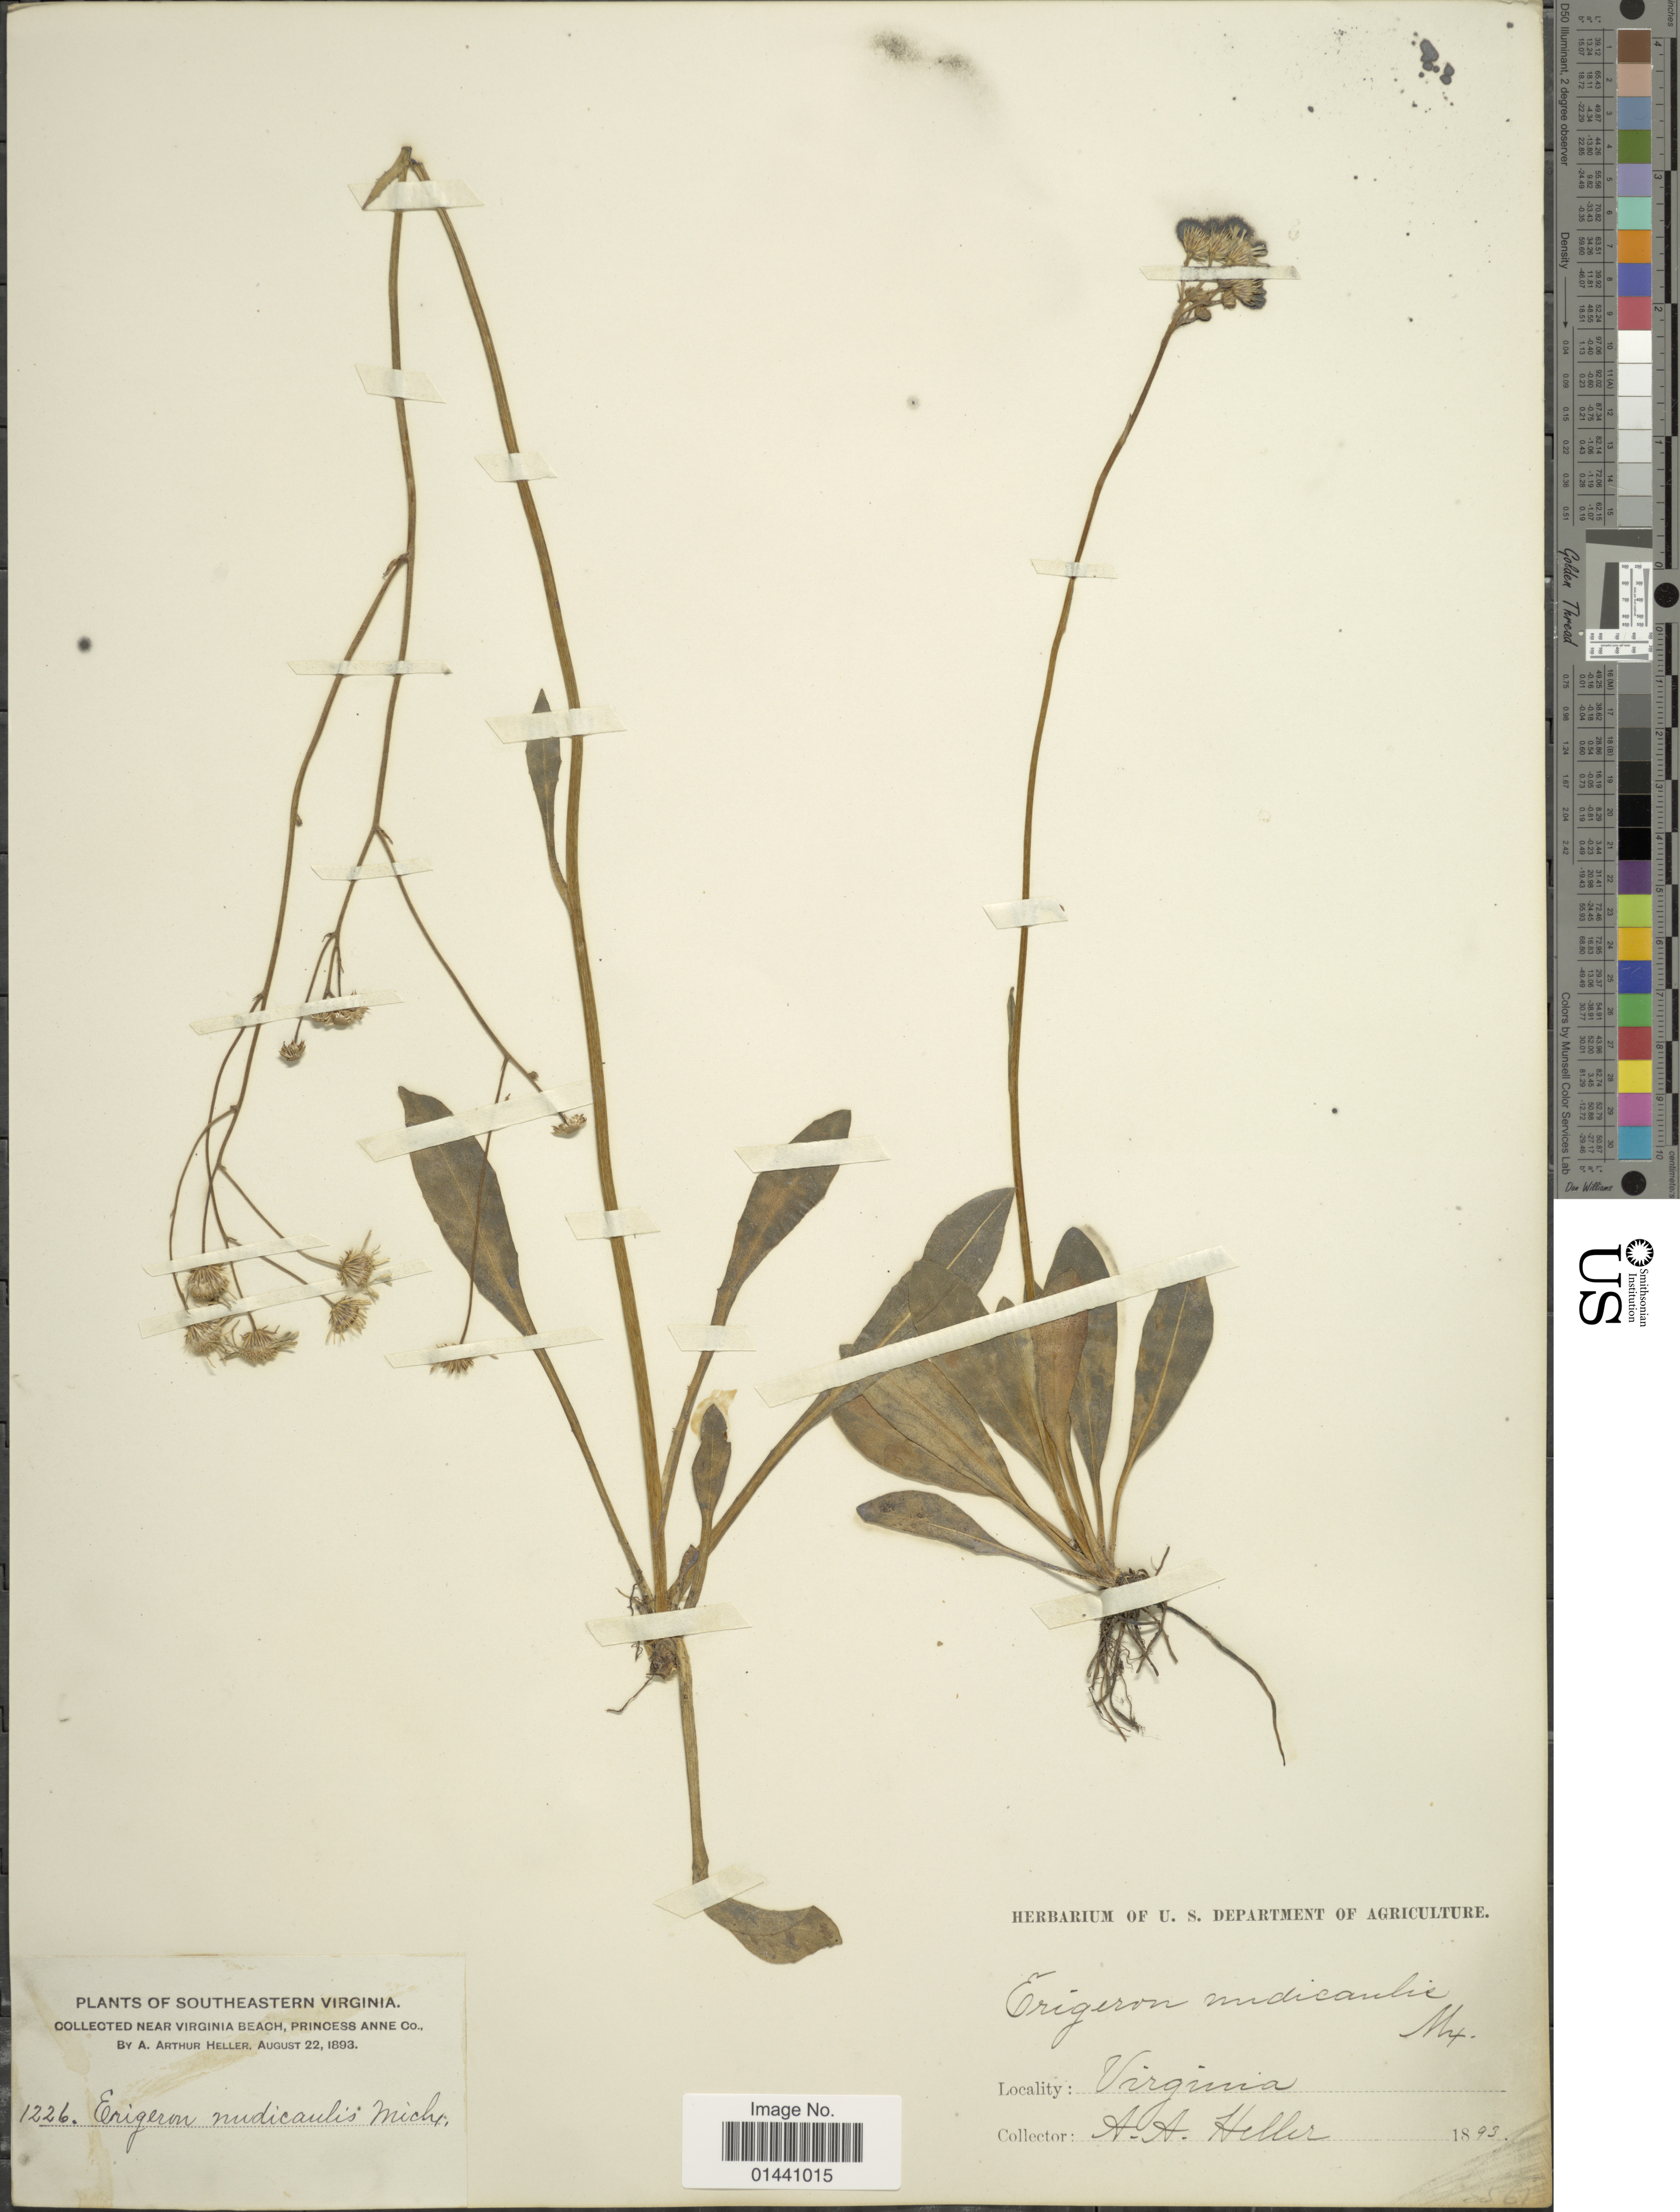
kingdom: Plantae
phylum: Tracheophyta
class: Magnoliopsida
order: Asterales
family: Asteraceae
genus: Erigeron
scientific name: Erigeron vernus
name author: (L.) Torr. & A. Gray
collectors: A. A. Heller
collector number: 1226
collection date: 1893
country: United States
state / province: Virginia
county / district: City of Virginia Beach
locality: Southeastern Virginia, near Virginia Beach, Princess Anne (=historic county name) County.